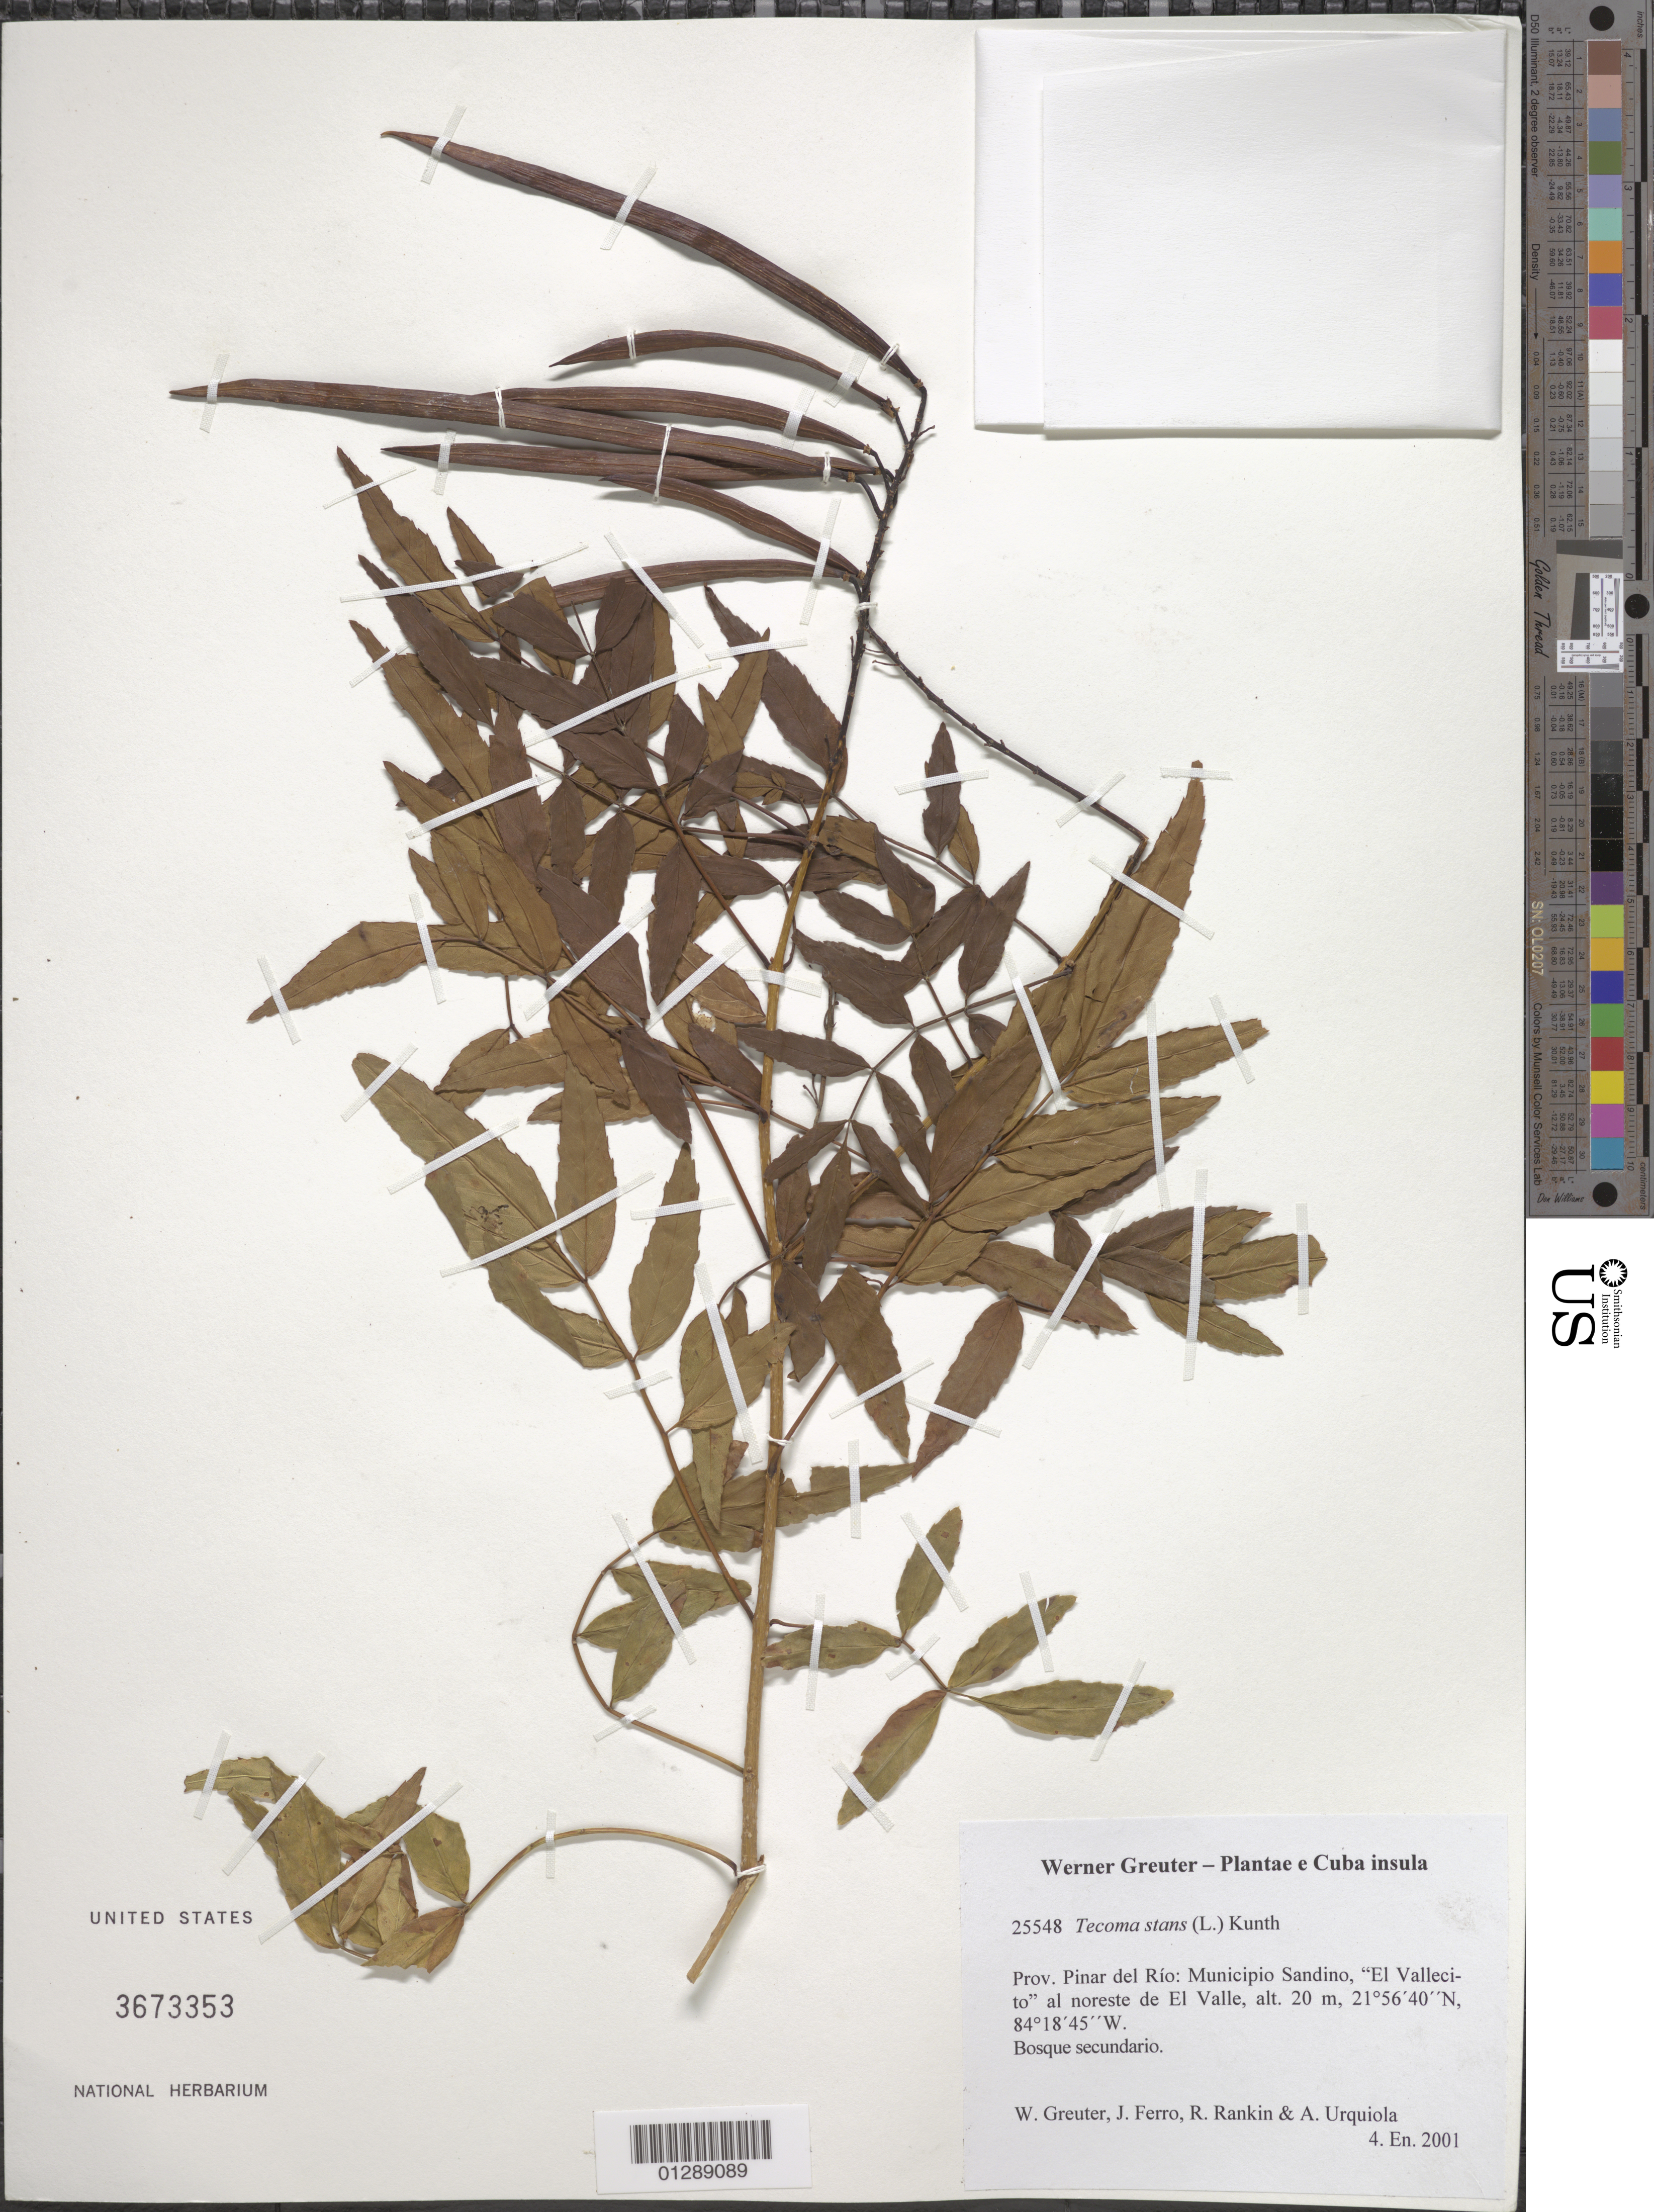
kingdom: Plantae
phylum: Tracheophyta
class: Magnoliopsida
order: Lamiales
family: Bignoniaceae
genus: Tecoma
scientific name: Tecoma stans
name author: (L.) Juss. ex Kunth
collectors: W. R. Greuter, J. Ferro, R. Rankin Rodriguez & A. Urquiola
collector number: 25548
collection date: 2001-01-04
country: Cuba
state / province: Pinar del Rio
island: Cuba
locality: Municipio Sandino, "El Vallecito" al noreste de El Valle.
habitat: Bosque secondario.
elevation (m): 20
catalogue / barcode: US 3673353